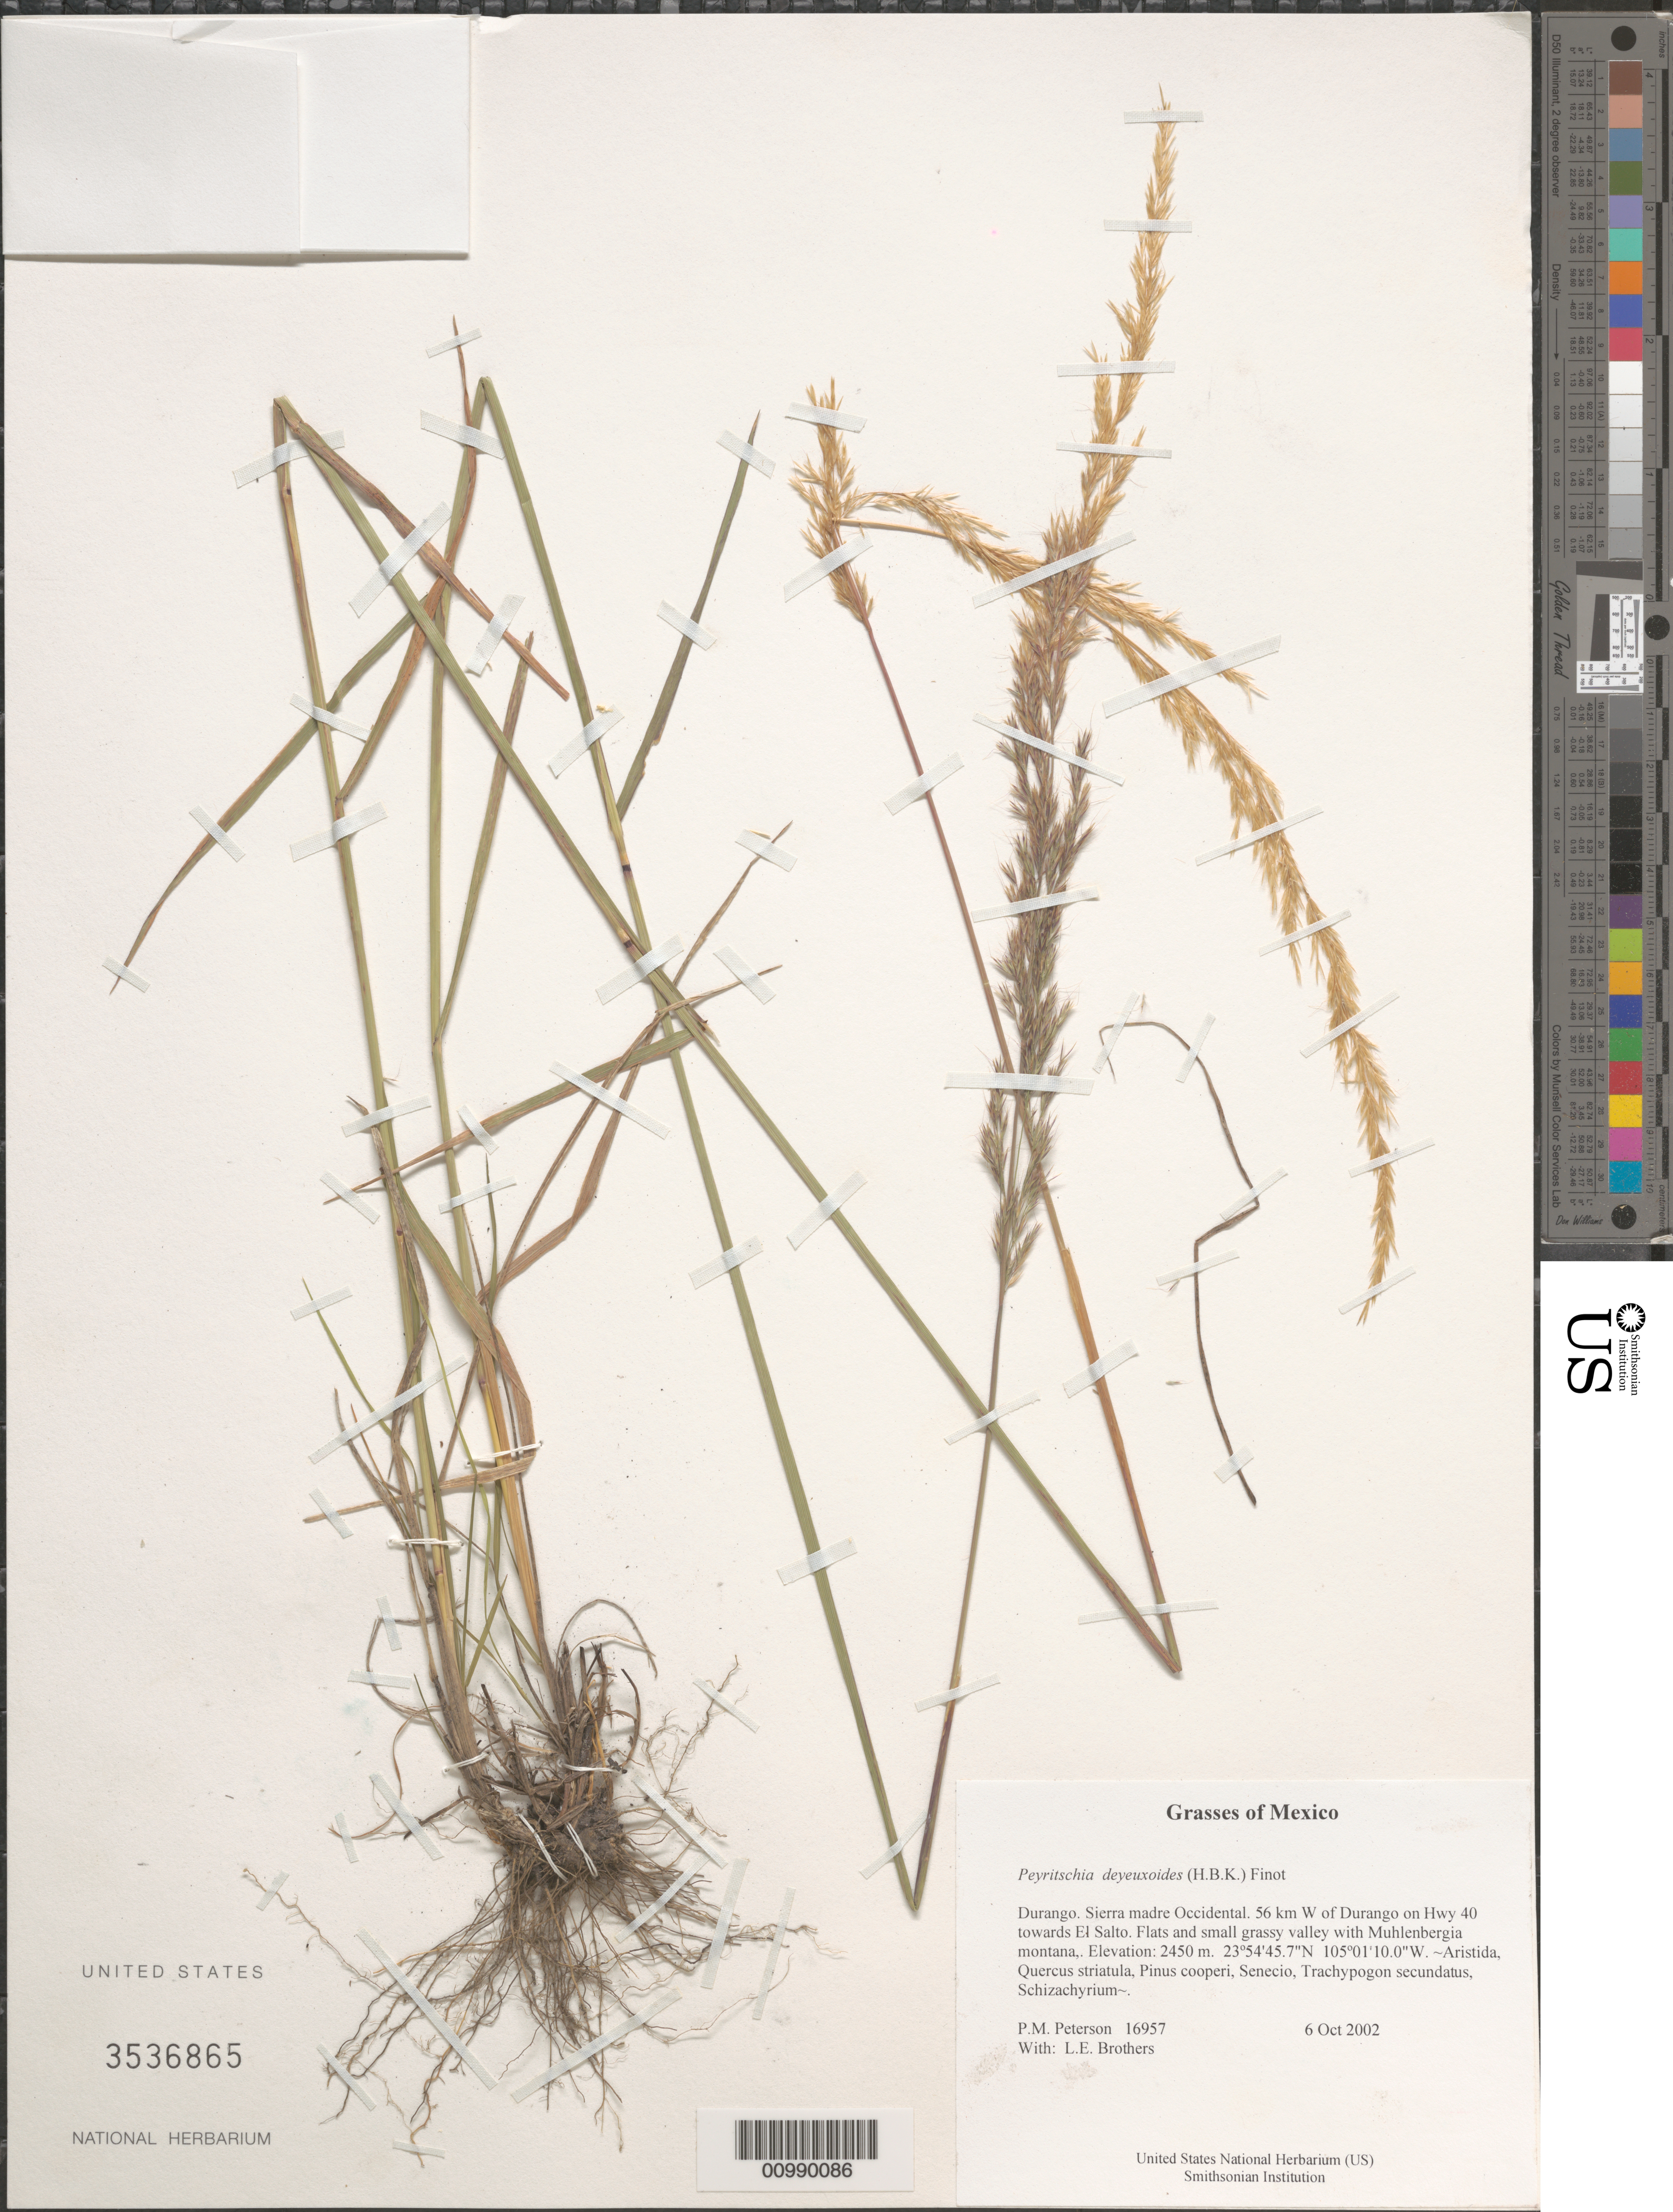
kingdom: Plantae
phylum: Tracheophyta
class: Liliopsida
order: Poales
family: Poaceae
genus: Peyritschia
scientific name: Peyritschia deyeuxioides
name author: (Kunth) Finot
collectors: P. M. Peterson & L. E. Brothers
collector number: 16957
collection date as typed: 06 Oct 2002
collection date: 2002-10-06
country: Mexico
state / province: Durango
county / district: Sierra madre Occidental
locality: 56 km W of Durango on Hwy 40 towards El Salto. Flats and small grassy valley with Muhlenbergia montana,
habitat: ~Aristida, Quercus striatula, Pinus cooperi, Senecio, Trachypogon secundatus, Schizachyrium~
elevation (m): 2450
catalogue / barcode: US 3536865